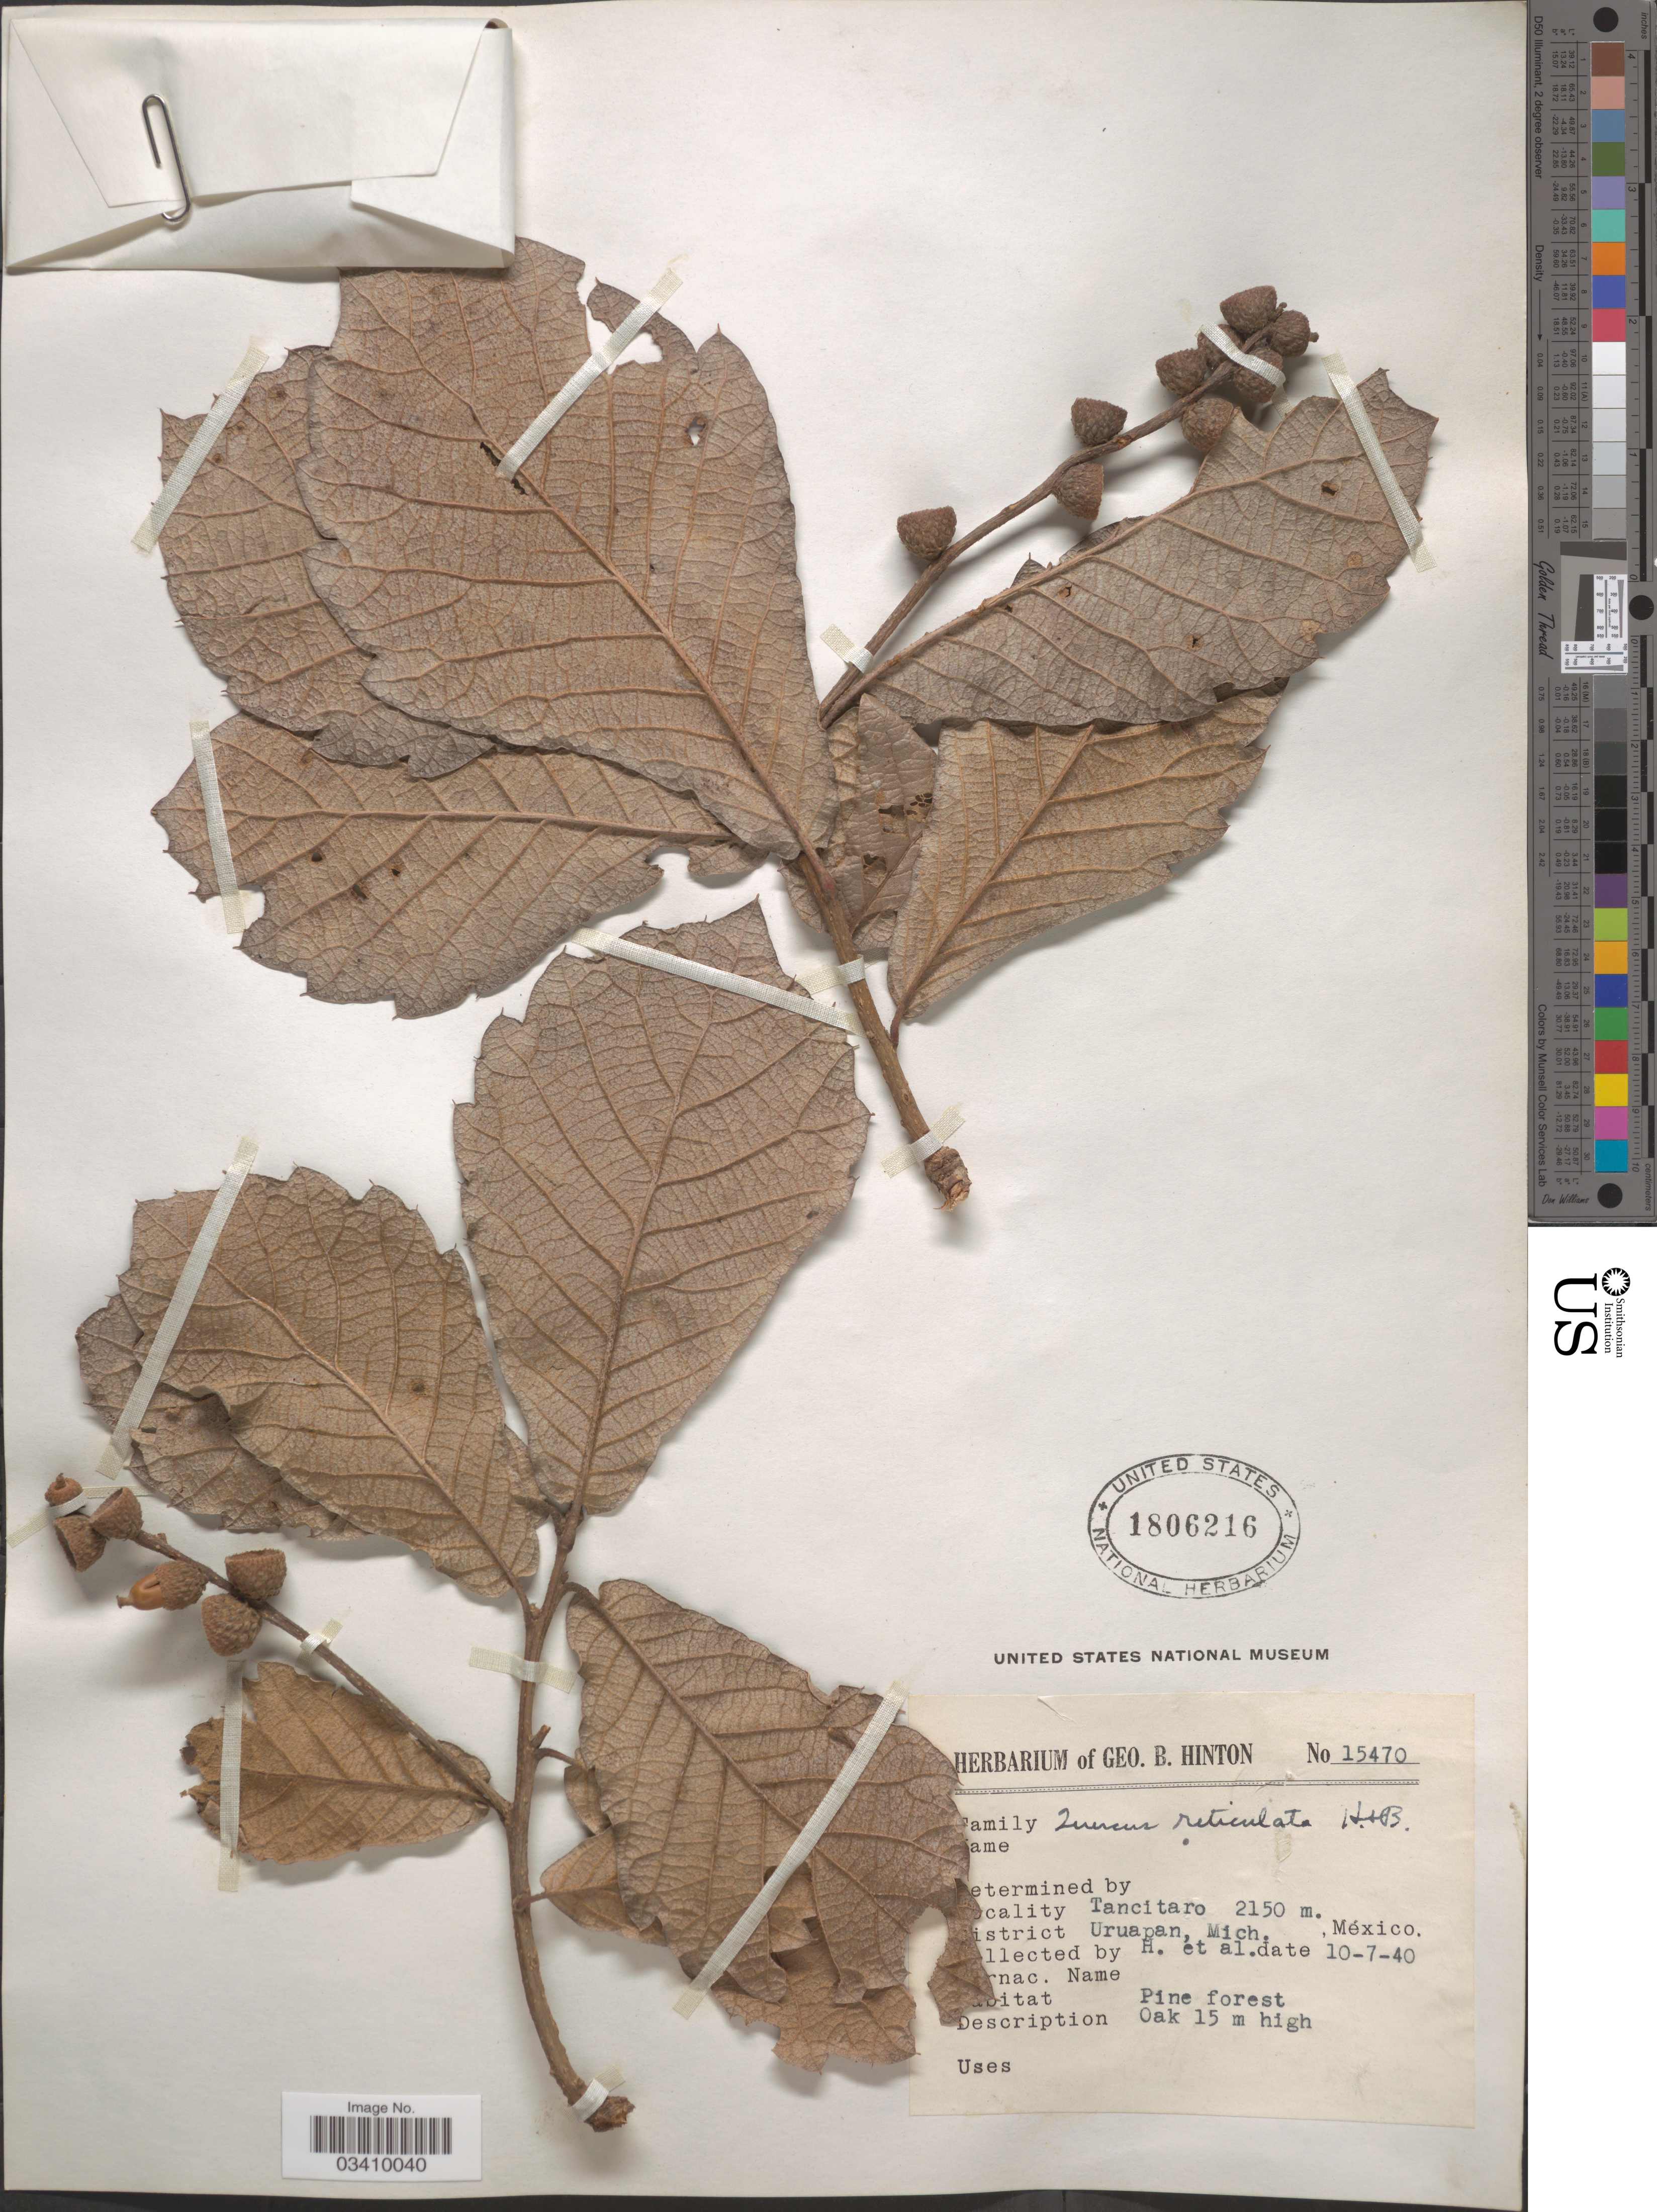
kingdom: Plantae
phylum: Tracheophyta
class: Magnoliopsida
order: Fagales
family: Fagaceae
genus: Quercus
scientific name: Quercus reticulata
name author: Humb. & Bonpl.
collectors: G. B. Hinton & et al.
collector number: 15470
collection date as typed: Transcribed d/m/y: 10/7/40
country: Mexico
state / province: Michoacán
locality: Tancitaro. District Uruapan.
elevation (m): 2150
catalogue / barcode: US 1806216